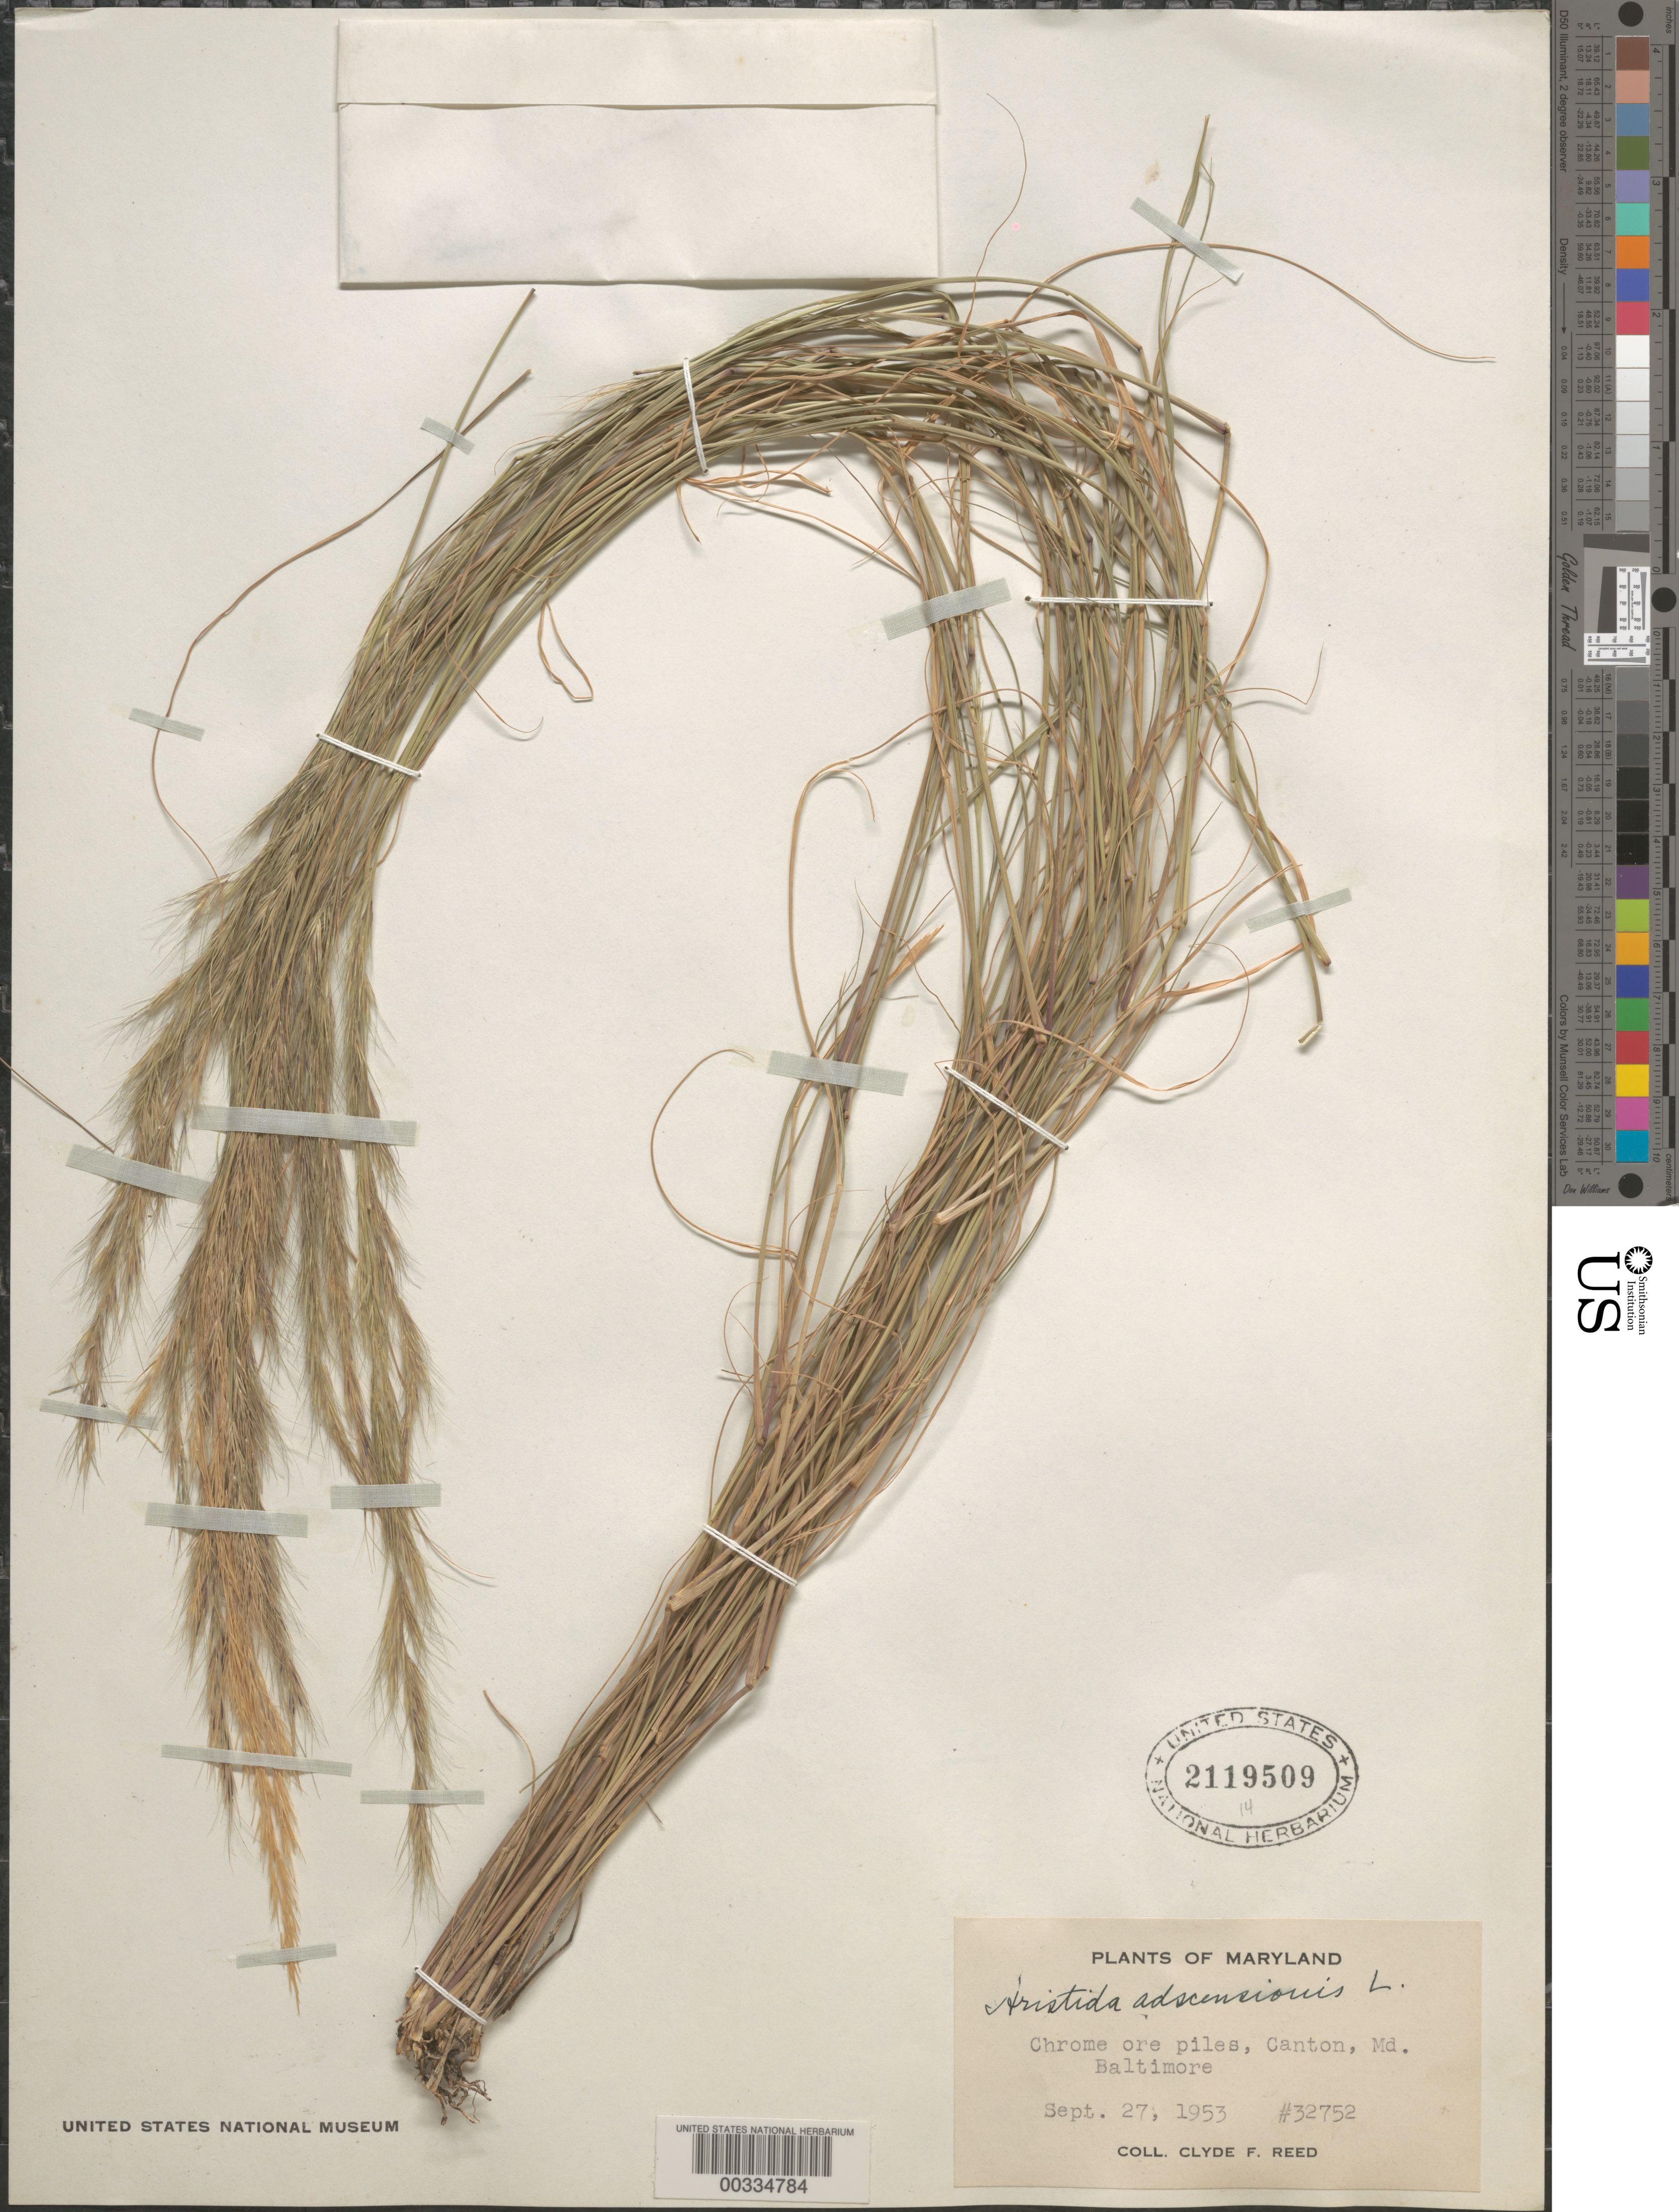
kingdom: Plantae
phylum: Tracheophyta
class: Liliopsida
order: Poales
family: Poaceae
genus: Aristida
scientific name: Aristida adscensionis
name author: L.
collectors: C. F. Reed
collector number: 32752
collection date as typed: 27 Sep 1953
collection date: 1953-09-27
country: United States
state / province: Maryland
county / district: City of Baltimore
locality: Canton, Baltimore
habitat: Chrome ore piles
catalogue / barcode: US 2119509